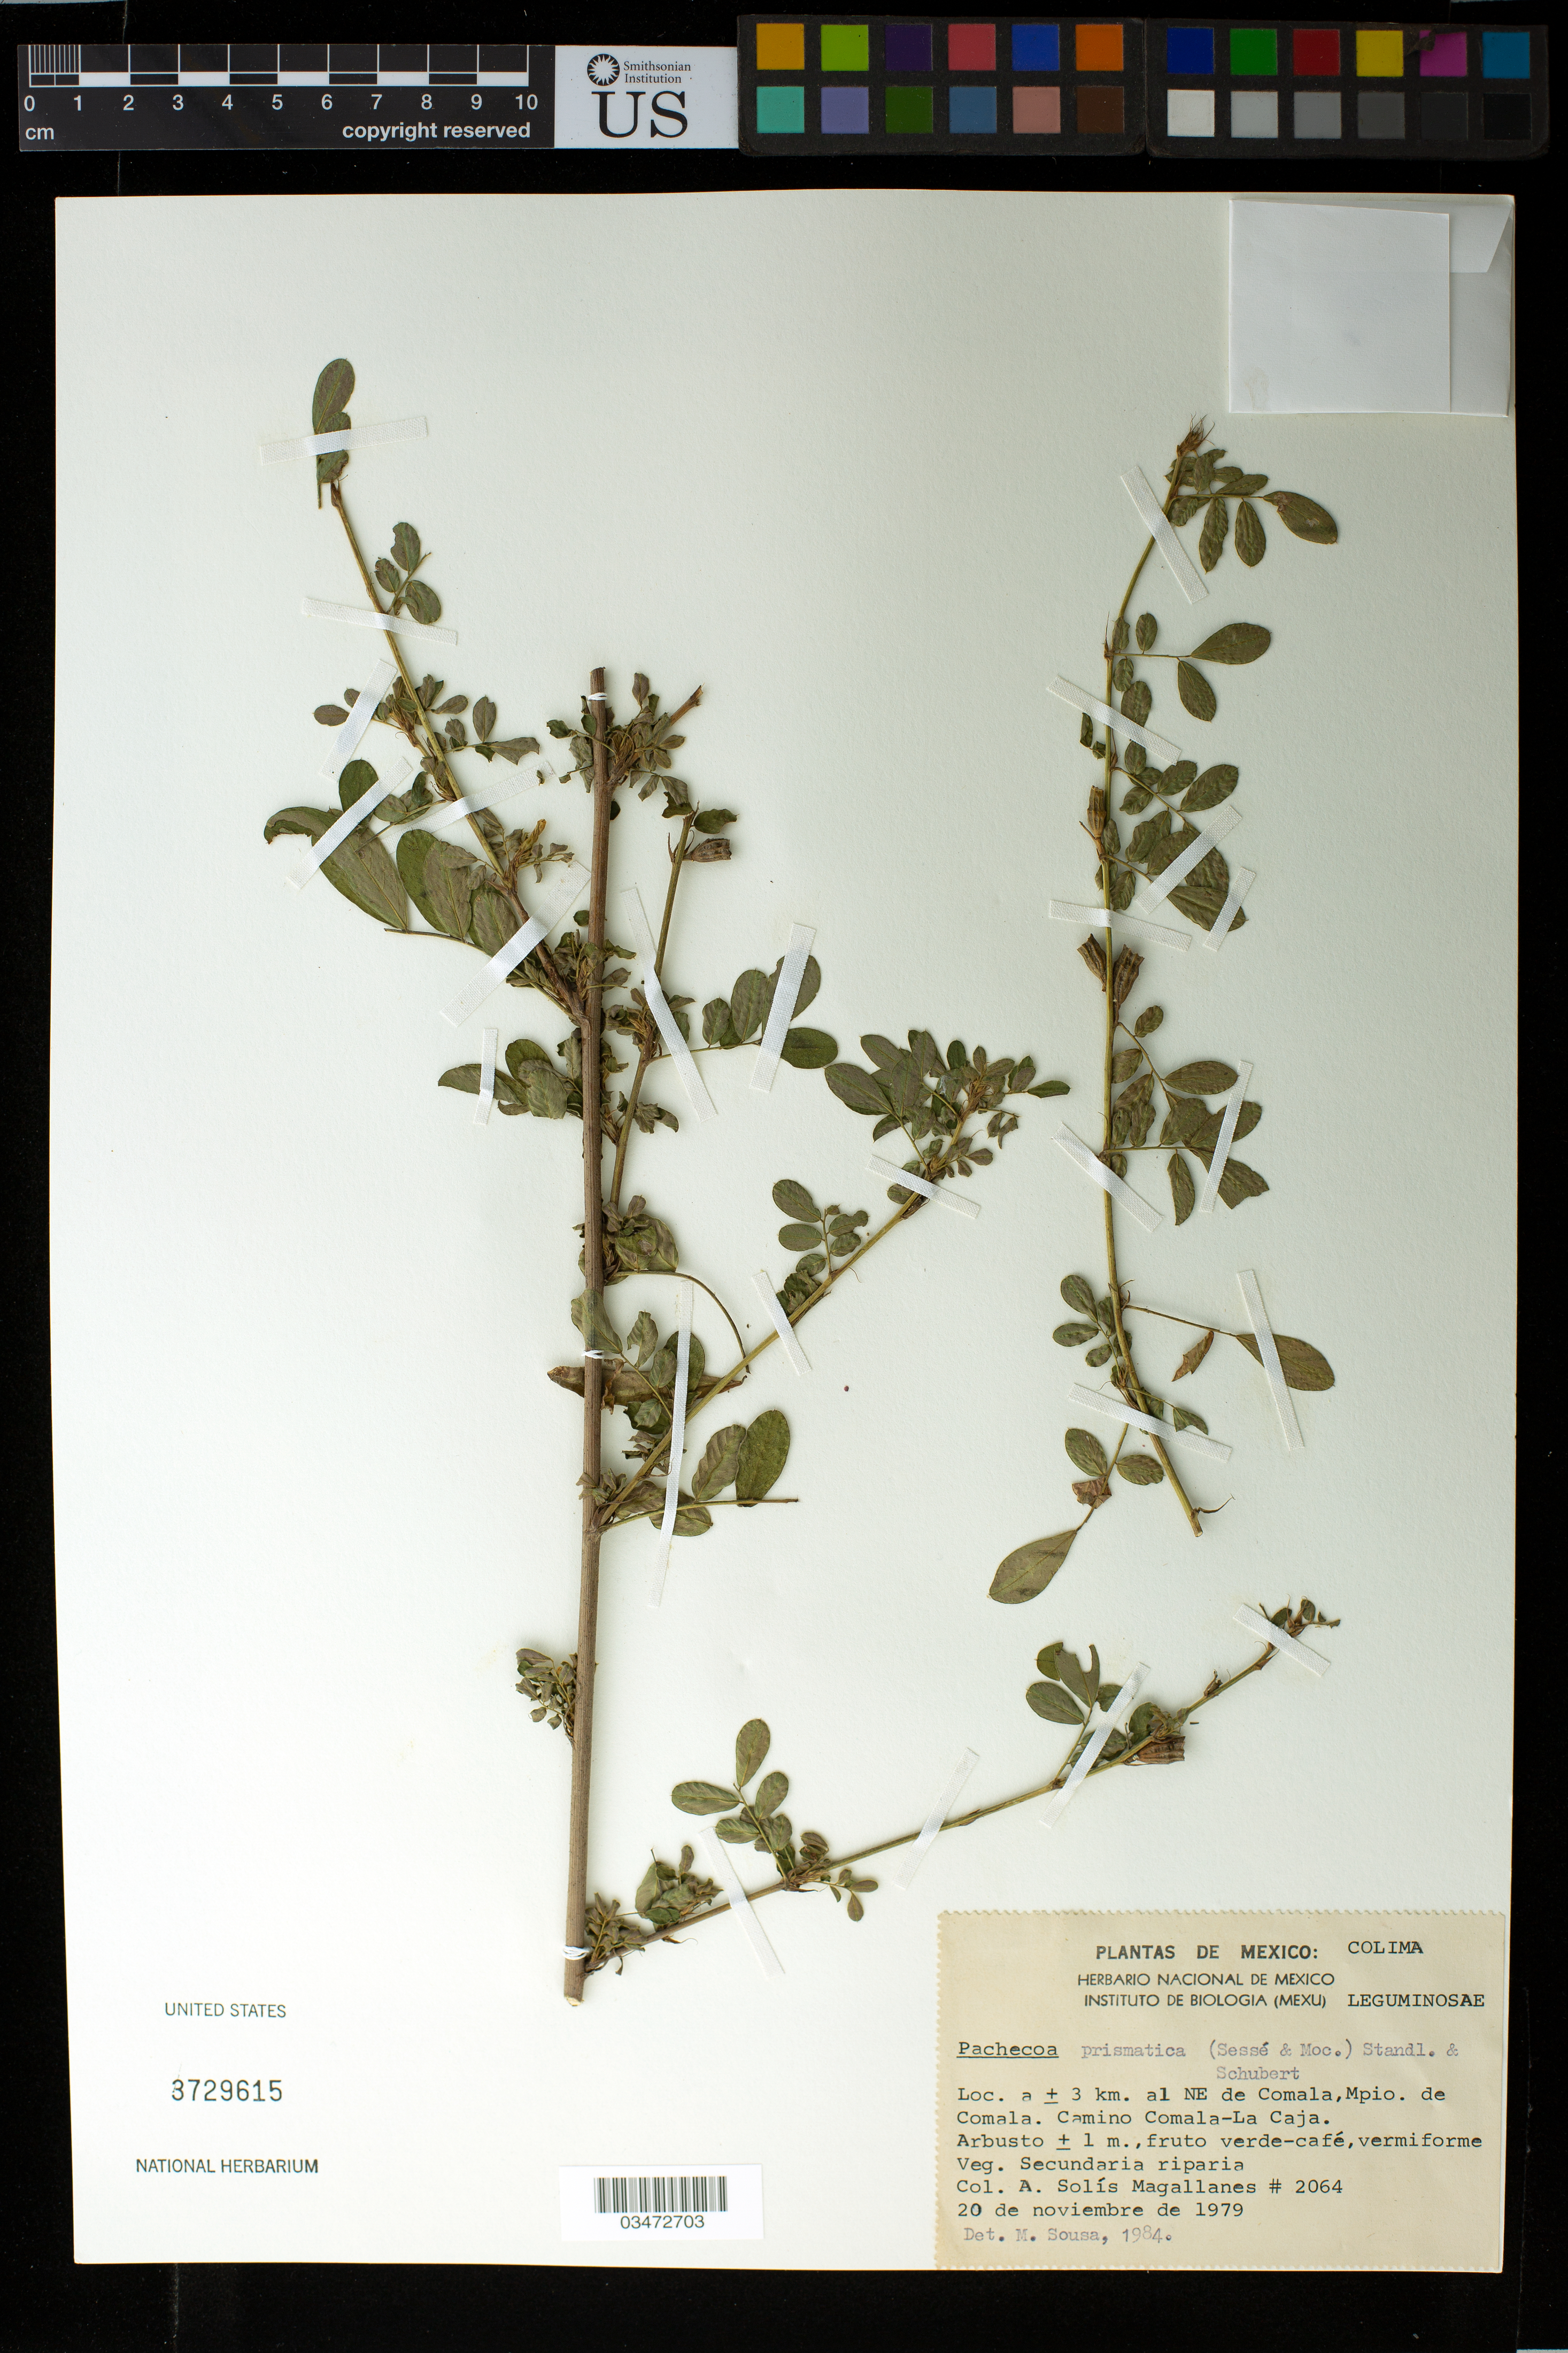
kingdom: Plantae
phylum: Tracheophyta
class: Magnoliopsida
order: Fabales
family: Fabaceae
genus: Chapmannia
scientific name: Chapmannia prismatica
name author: (Sessé & Moc.) Thulin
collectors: J. Solis Magallanes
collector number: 2064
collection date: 1979-11-20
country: Mexico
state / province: Colima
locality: Loc. a +/- 3 km. al NE de Comala, Mpio. de Comala. Camino Comala-La Caja.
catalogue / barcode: US 3729615